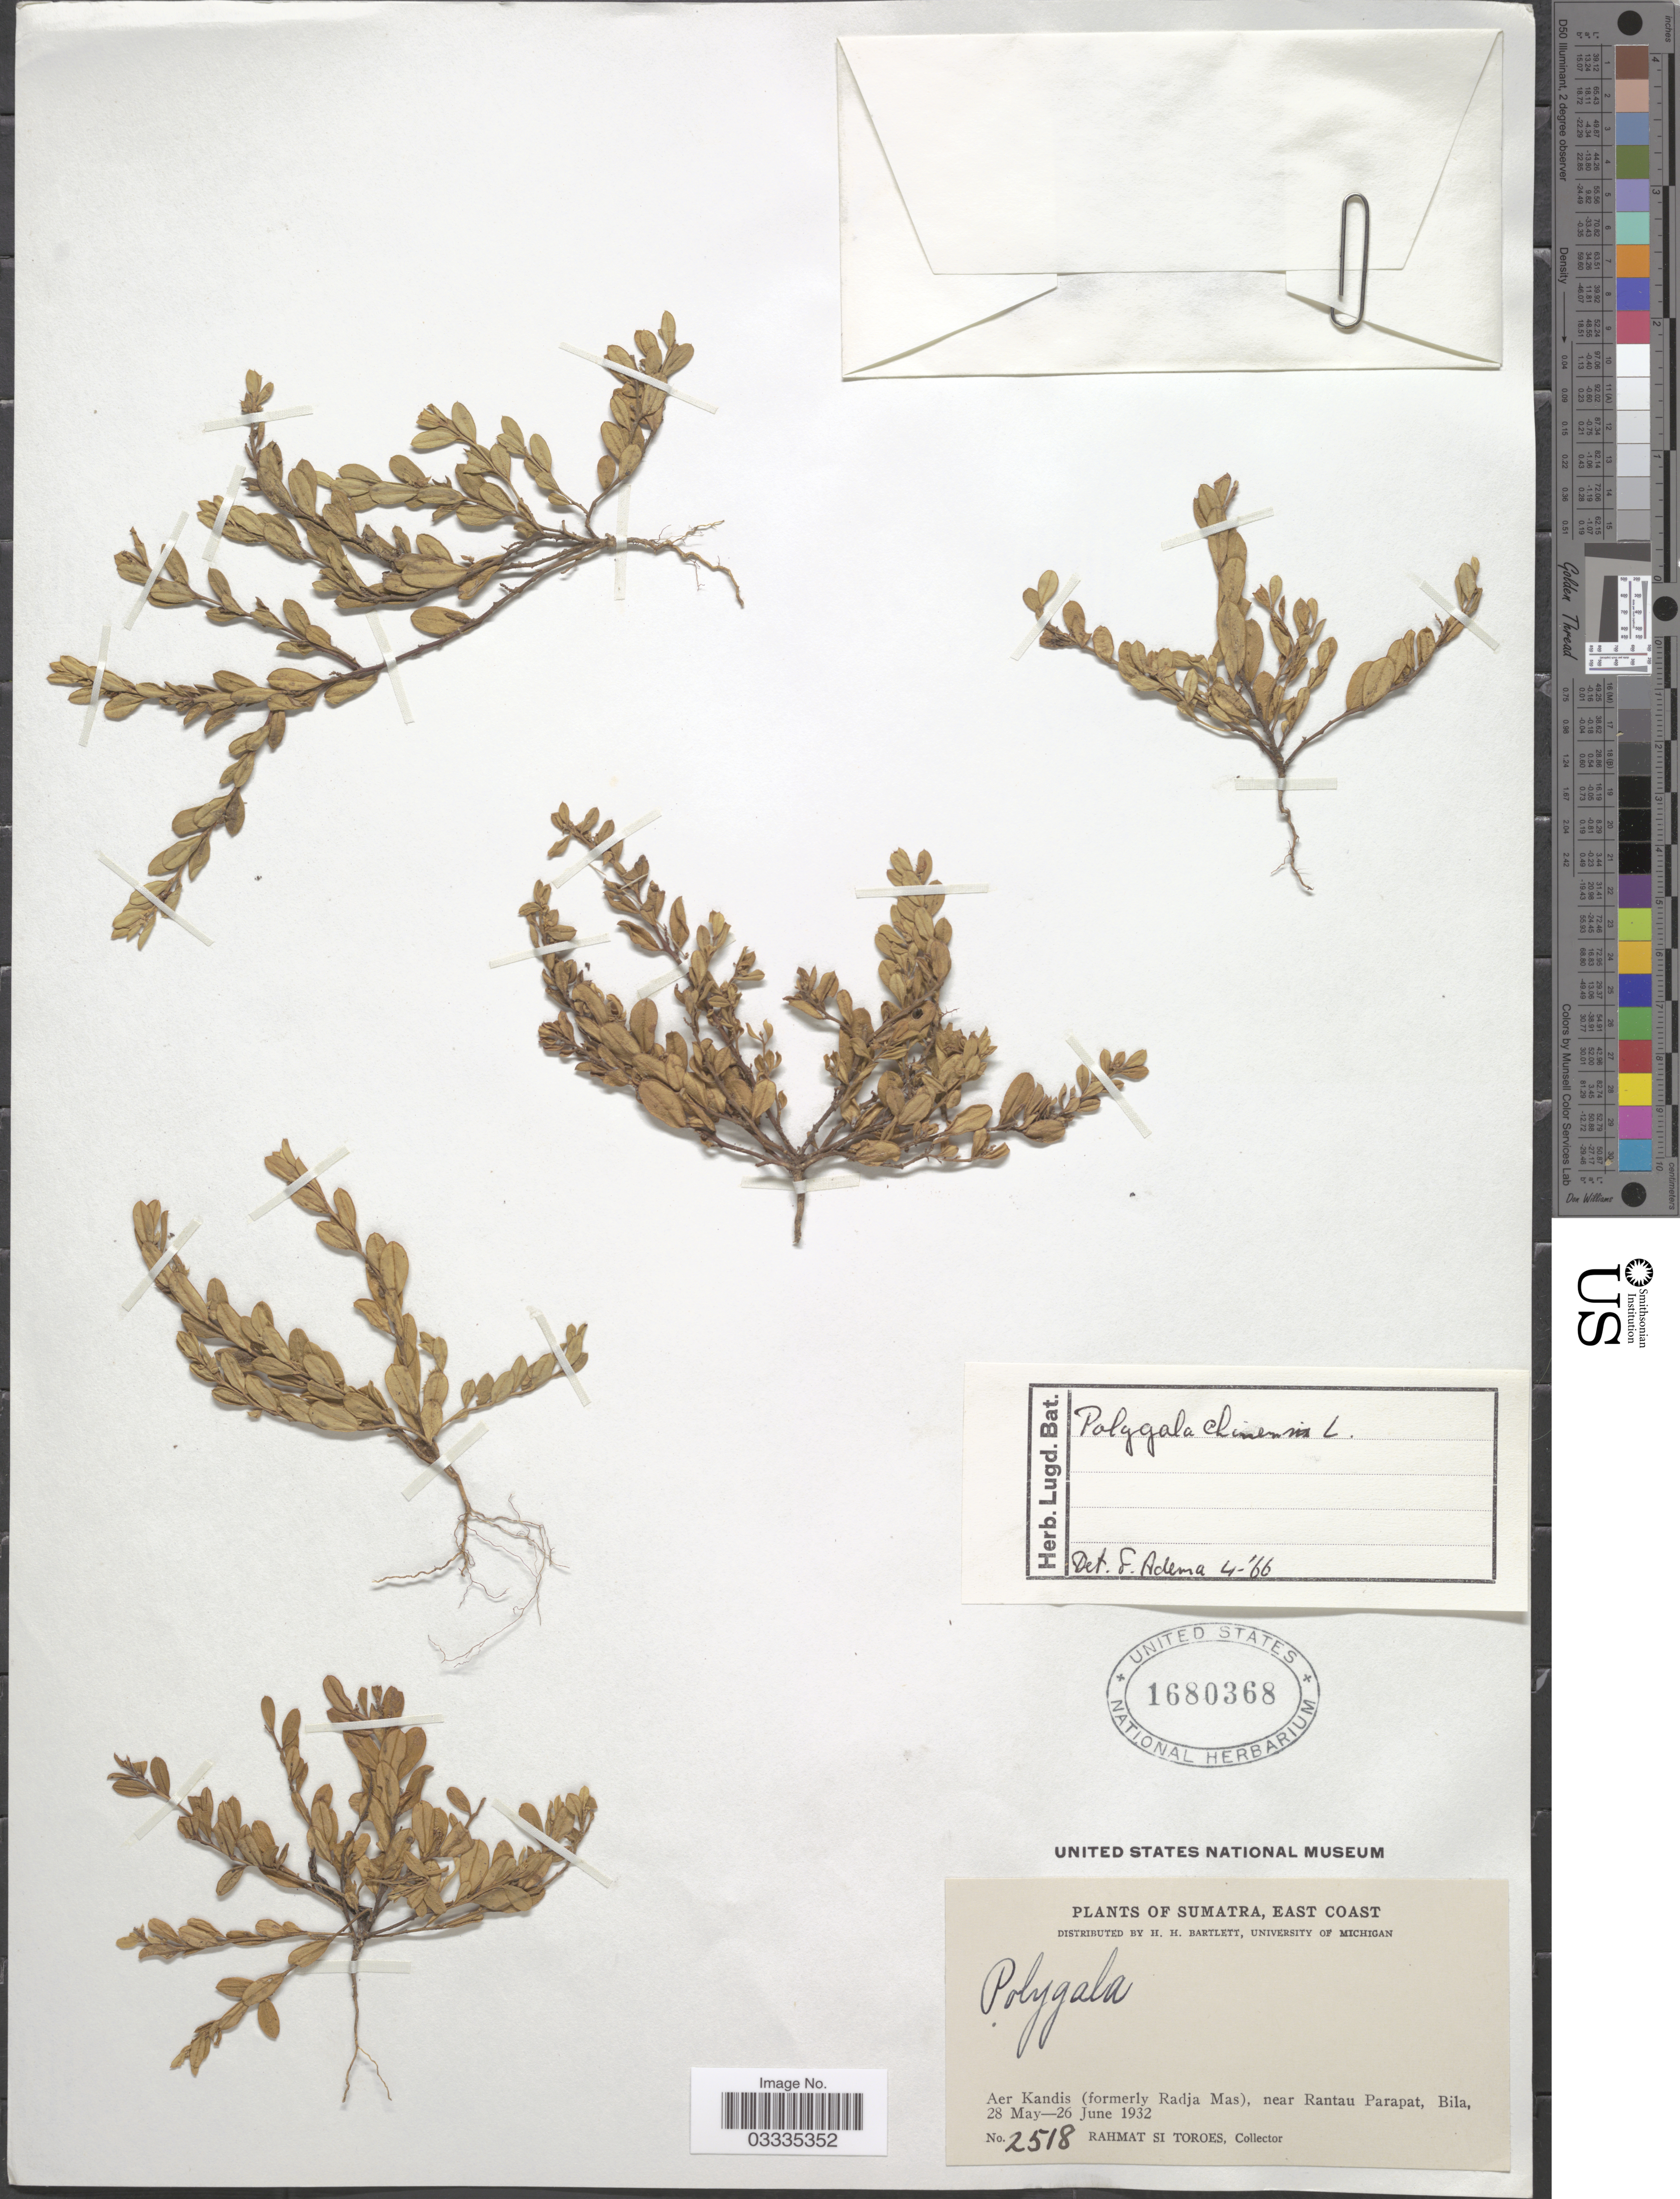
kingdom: Plantae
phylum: Tracheophyta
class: Magnoliopsida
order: Fabales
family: Polygalaceae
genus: Polygala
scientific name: Polygala chinensis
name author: L.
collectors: Rahmat Si Boeea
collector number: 2518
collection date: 1932-05-28/1932-06-26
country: Indonesia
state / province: Sumatra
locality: East Coast. Aer Kandis (formerly Radja Mas), near Rantau Parapat, Bila.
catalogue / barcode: US 1680368